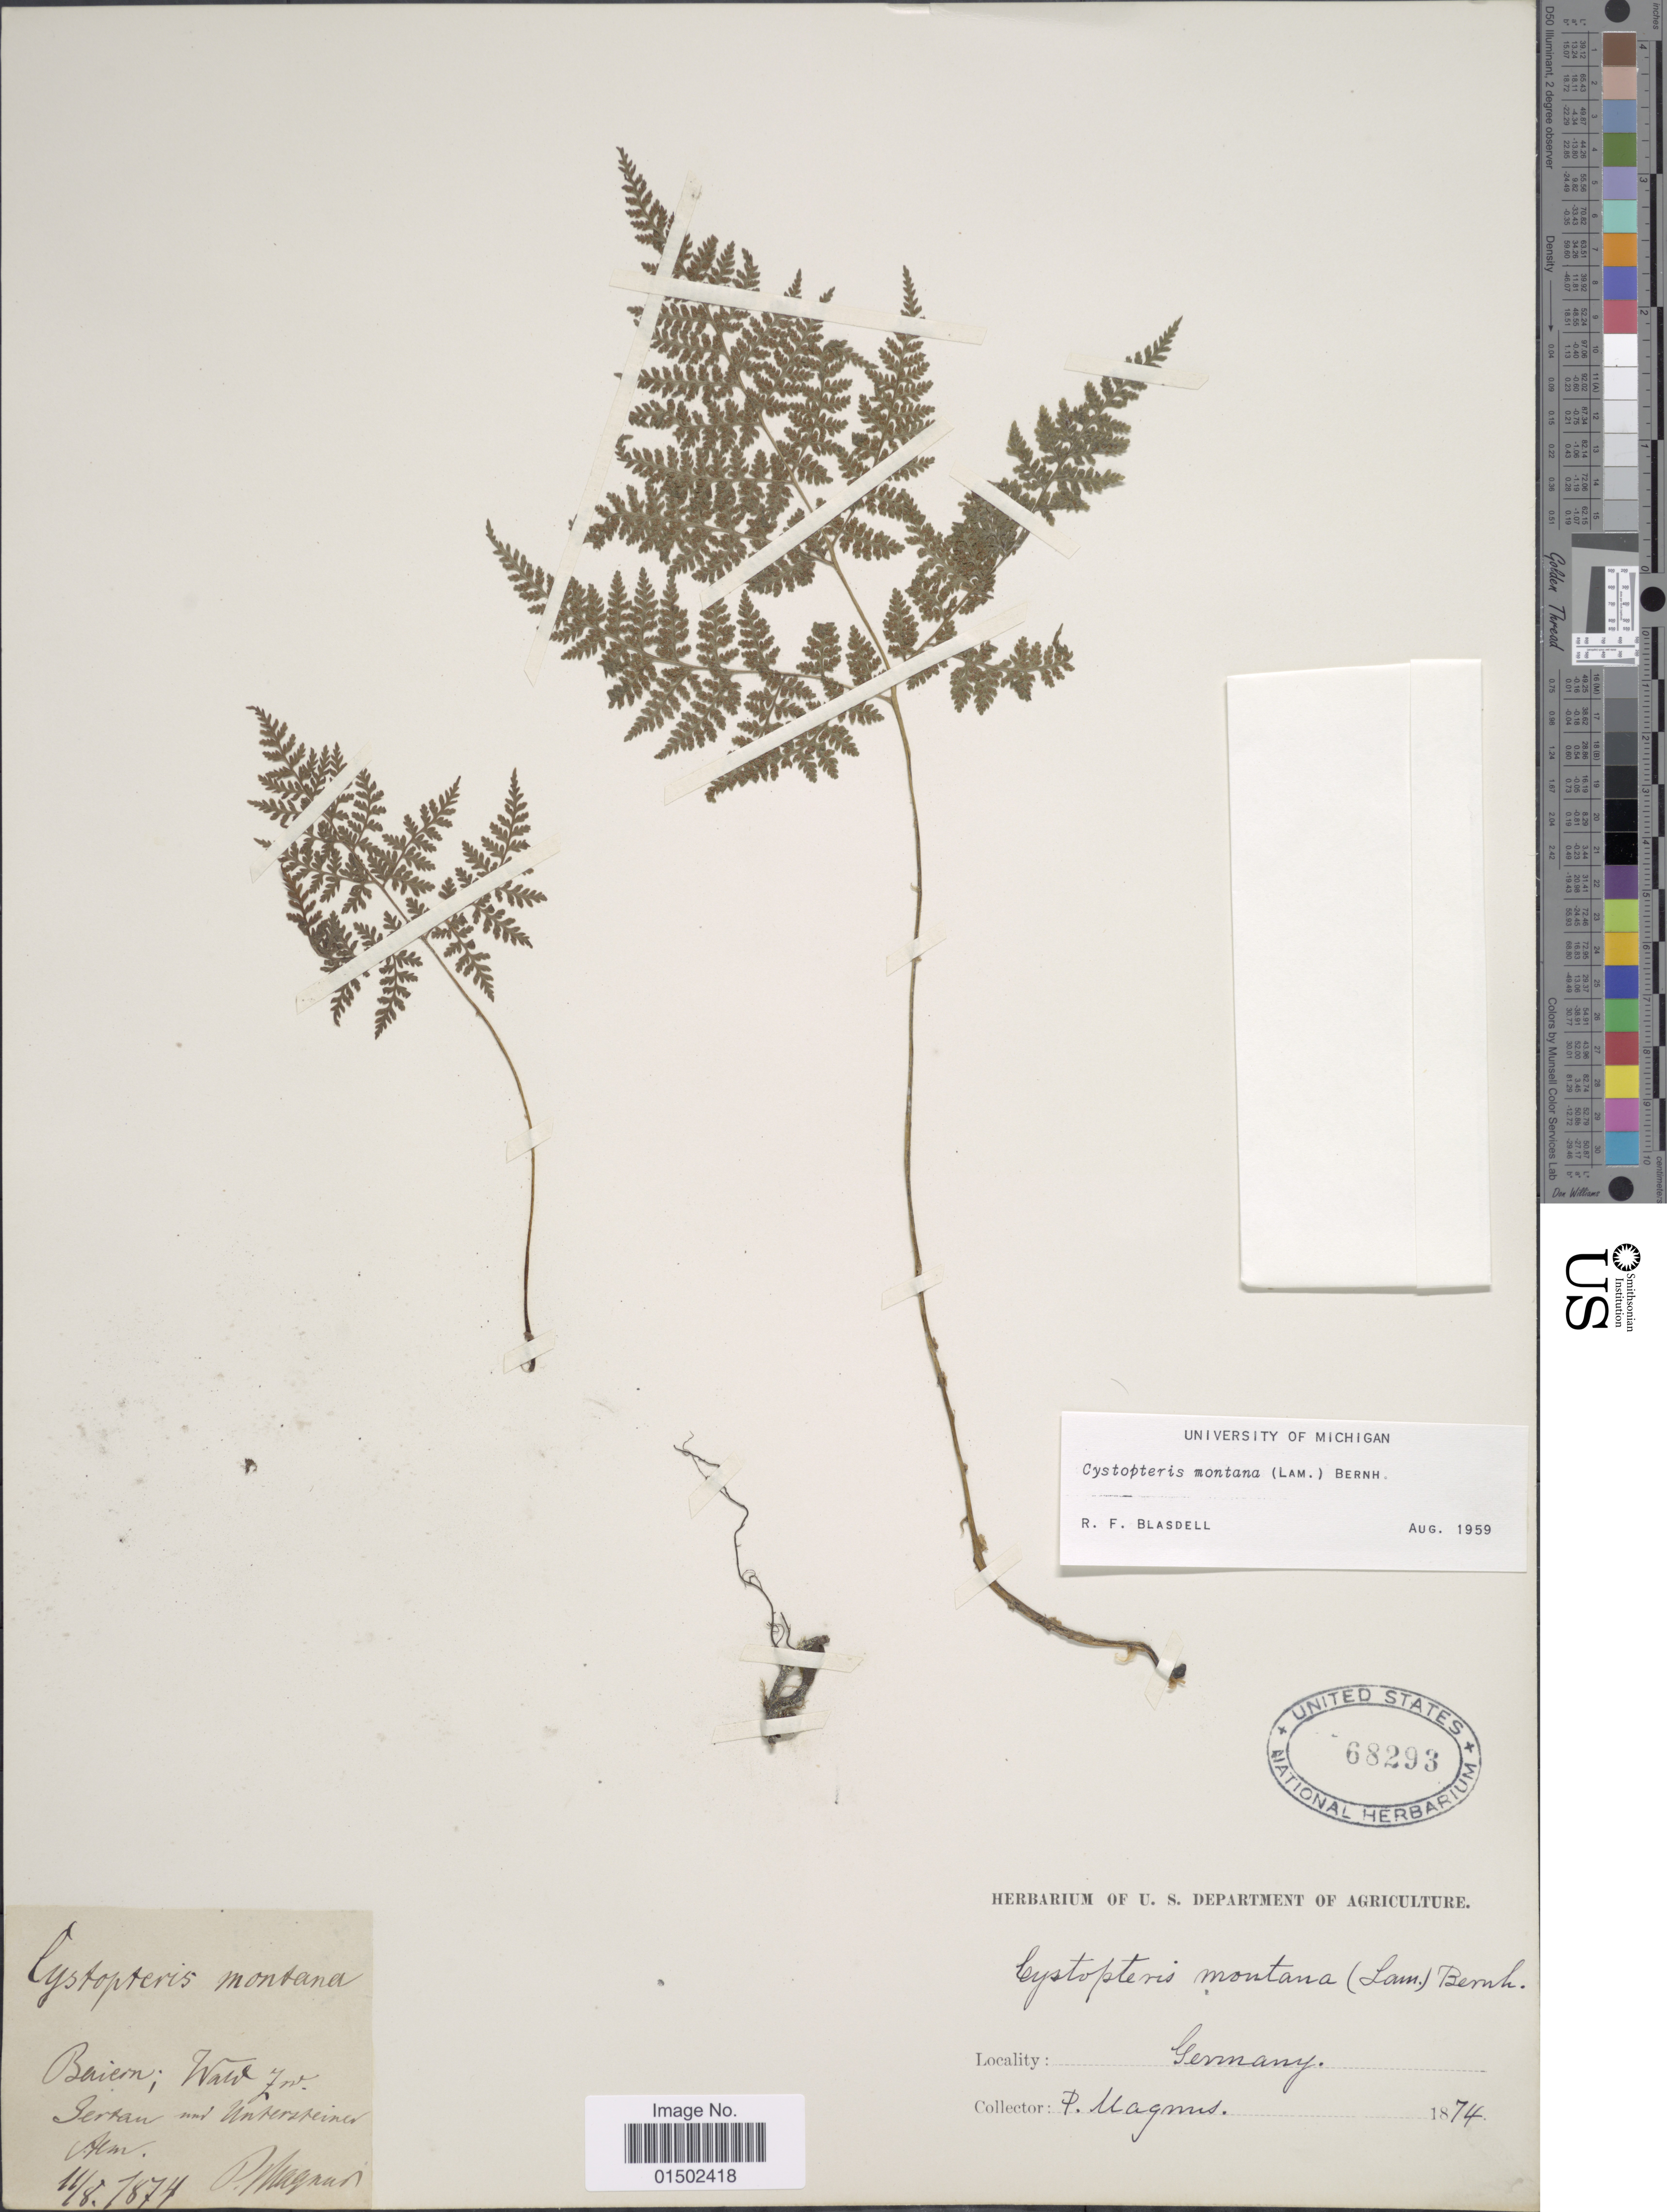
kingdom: Plantae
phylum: Tracheophyta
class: Polypodiopsida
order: Polypodiales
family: Cystopteridaceae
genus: Cystopteris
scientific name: Cystopteris montana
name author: (Lam.) Desv.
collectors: P. W. Magnus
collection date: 1874-08-11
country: Germany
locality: Baiern; Waw Zrv. Serzan nw Unzerzteinen. Alm [interpreted]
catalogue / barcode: US 68293